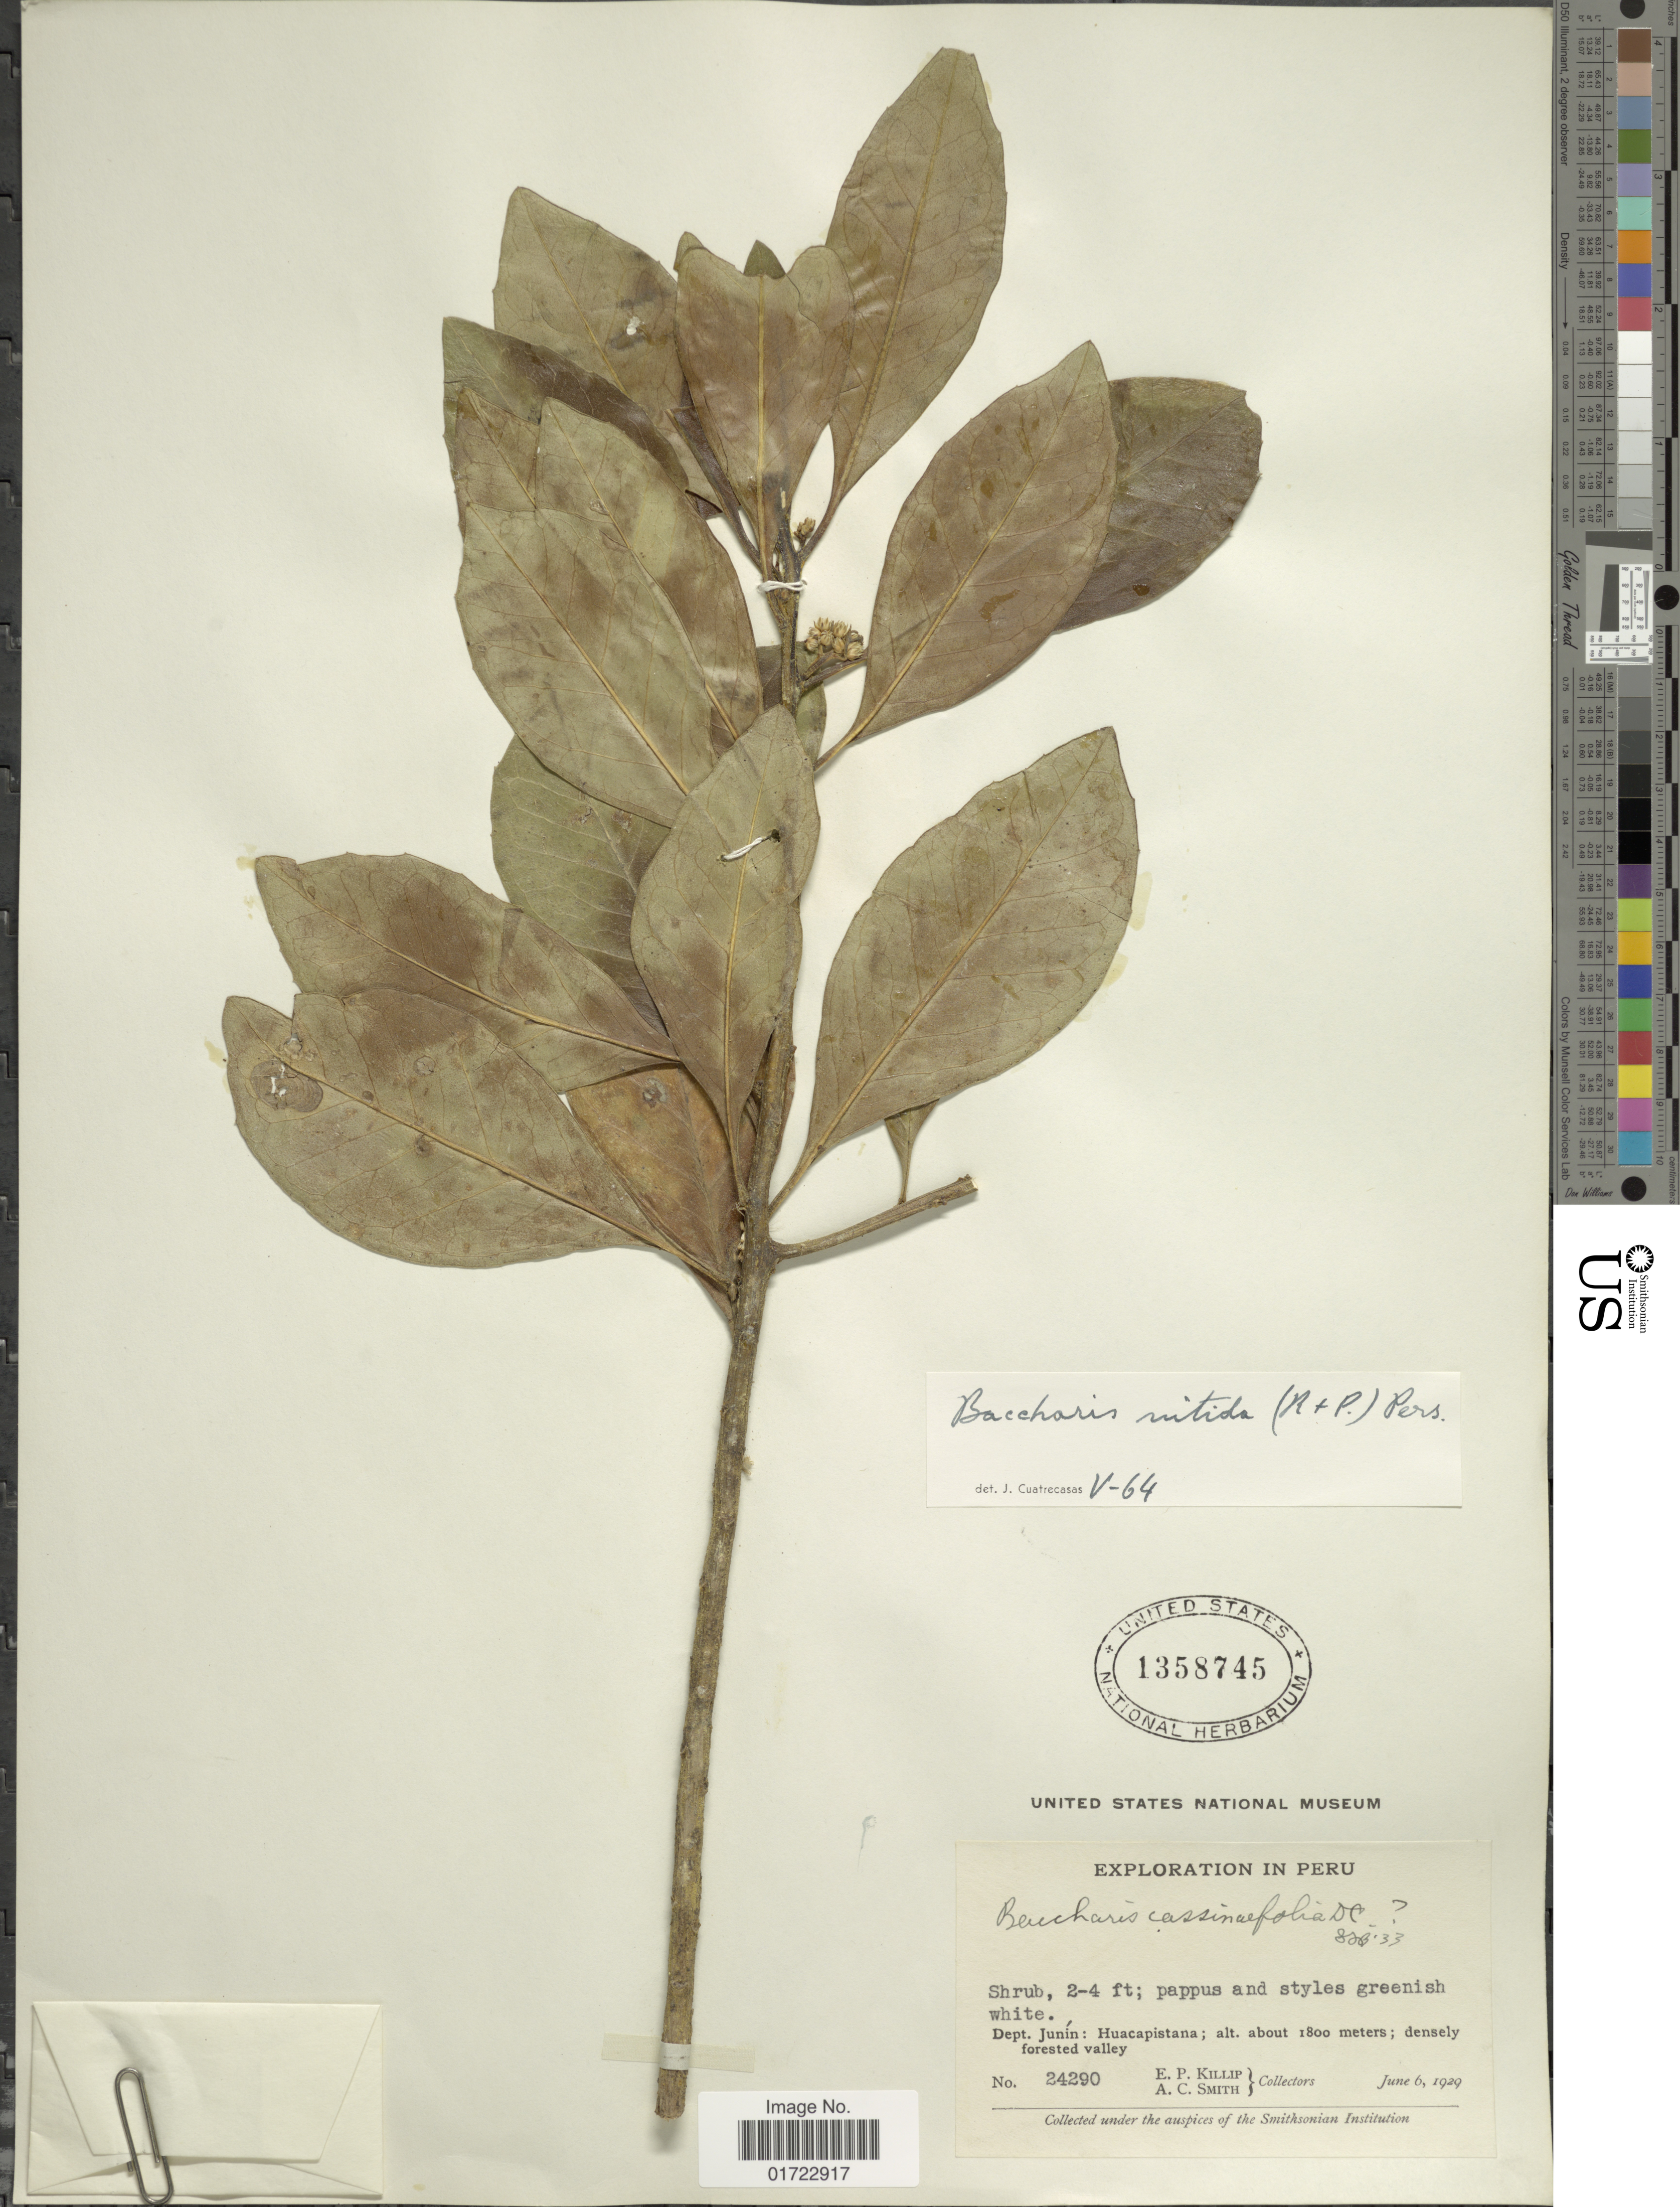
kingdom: Plantae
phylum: Tracheophyta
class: Magnoliopsida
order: Asterales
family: Asteraceae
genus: Baccharis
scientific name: Baccharis nitida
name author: (Ruiz & Pav.) Pers.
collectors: E. P. Killip & A. C. Smith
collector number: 24290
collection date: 1929-06-06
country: Peru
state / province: Junín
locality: Huacapistana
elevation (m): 1800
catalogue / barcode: US 1358745